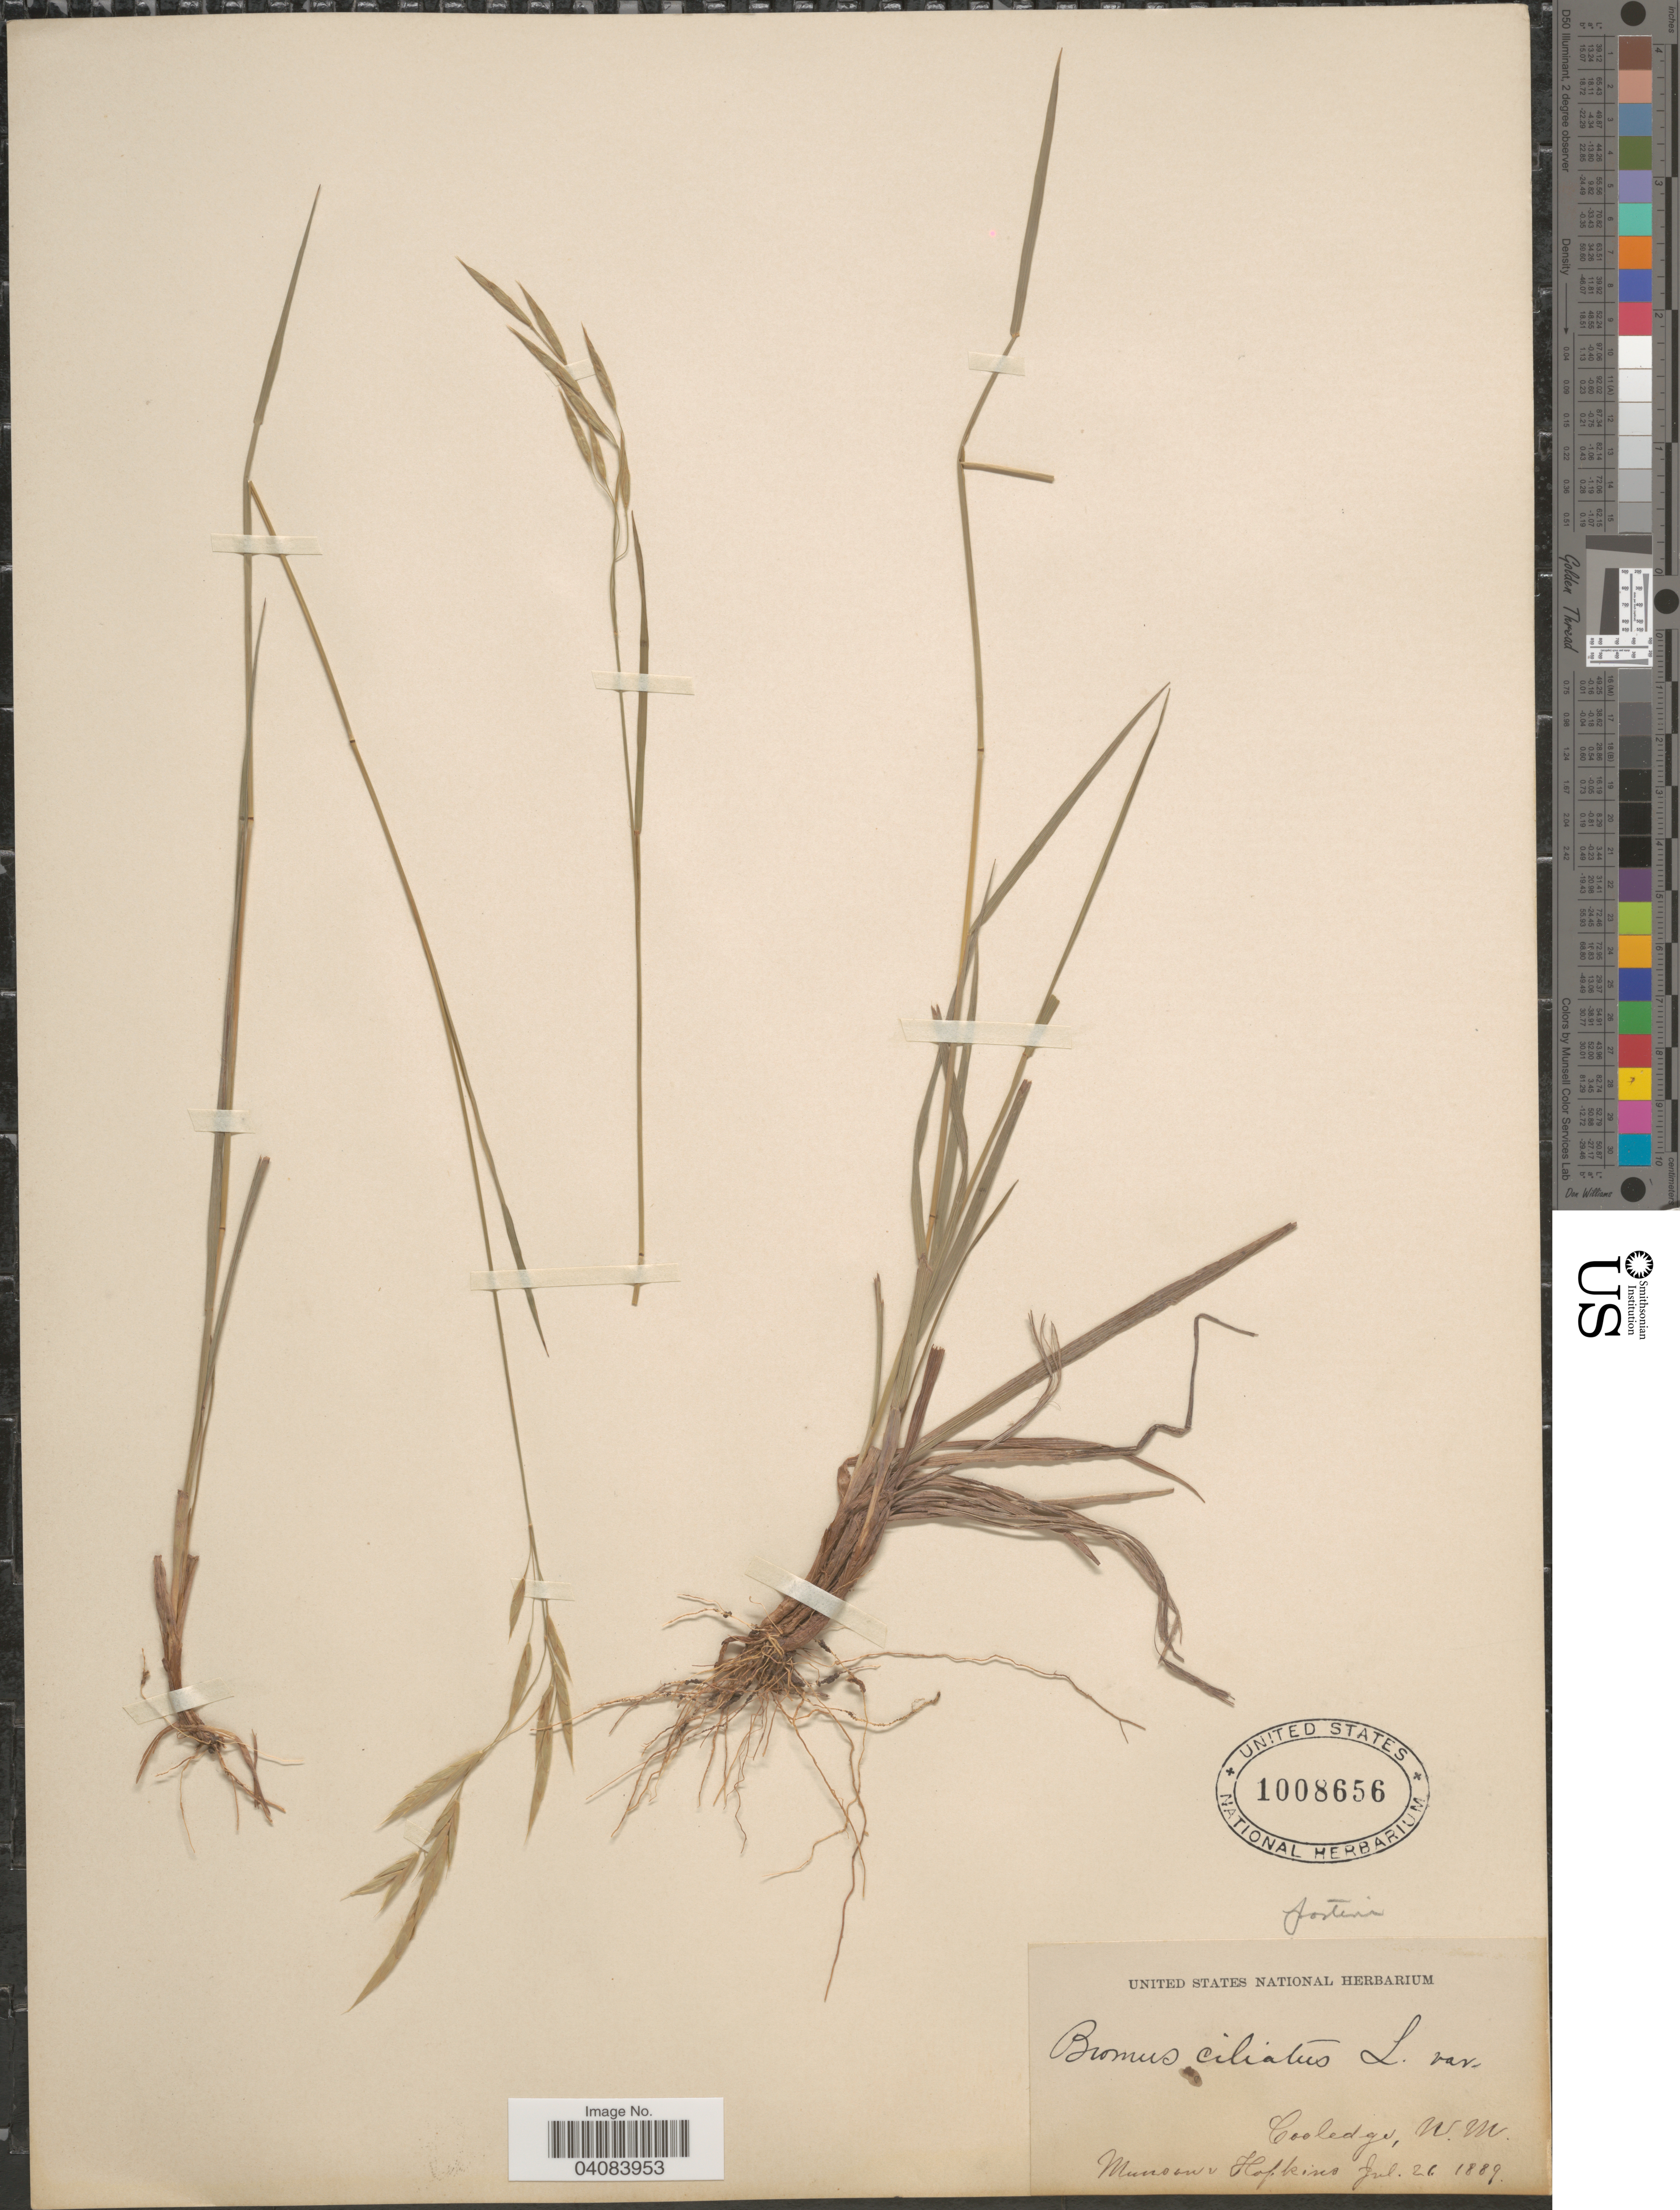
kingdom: Plantae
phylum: Tracheophyta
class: Liliopsida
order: Poales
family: Poaceae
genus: Bromus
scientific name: Bromus porteri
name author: (J.M. Coult.) Nash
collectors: M. Hopkins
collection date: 1889-07-26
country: United States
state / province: New Mexico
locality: Cooledges.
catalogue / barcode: US 1008656